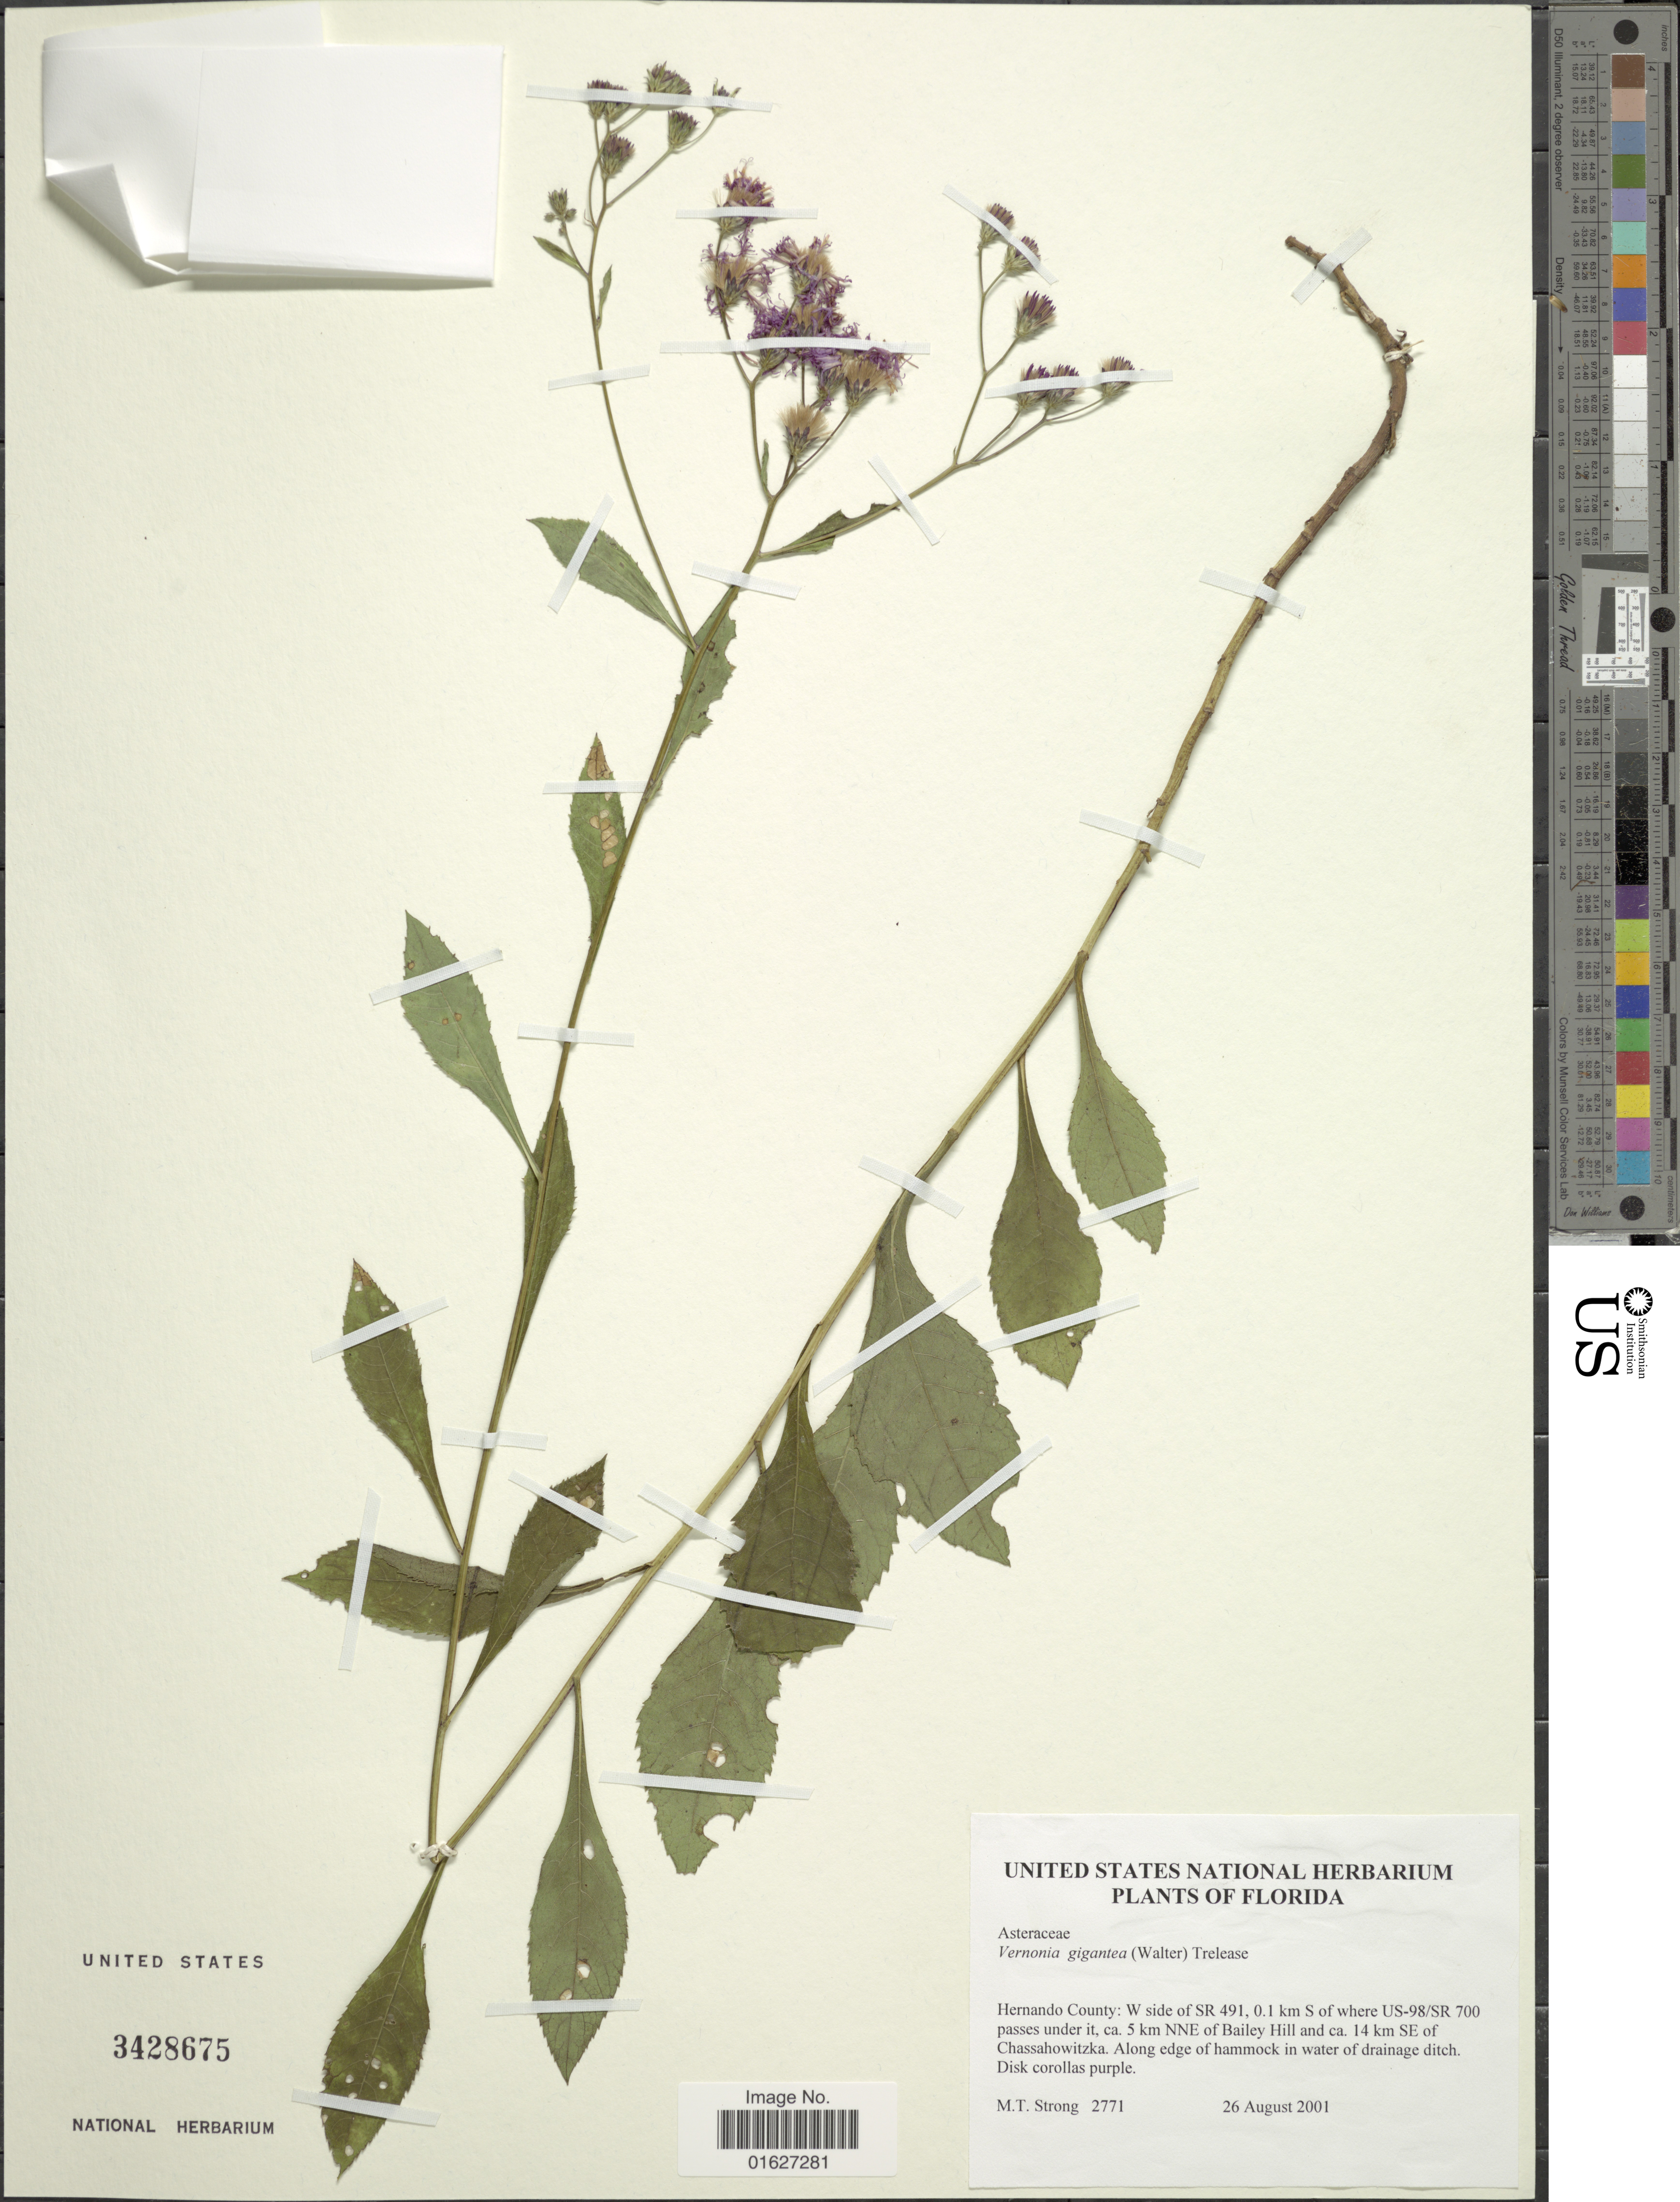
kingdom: Plantae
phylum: Tracheophyta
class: Magnoliopsida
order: Asterales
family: Asteraceae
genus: Vernonia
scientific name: Vernonia gigantea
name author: (Walter) Trel.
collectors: M. T. Strong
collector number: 2771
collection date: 2001-08-26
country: United States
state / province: Florida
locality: Florida. Hernando County: W side of SR 491, 0.1 km S of where US-98/SR 700 passes under it, ca. 5 km NNE of Bailey Hill and ca. 14 km SE of Chassahowitzka.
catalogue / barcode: US 3428675